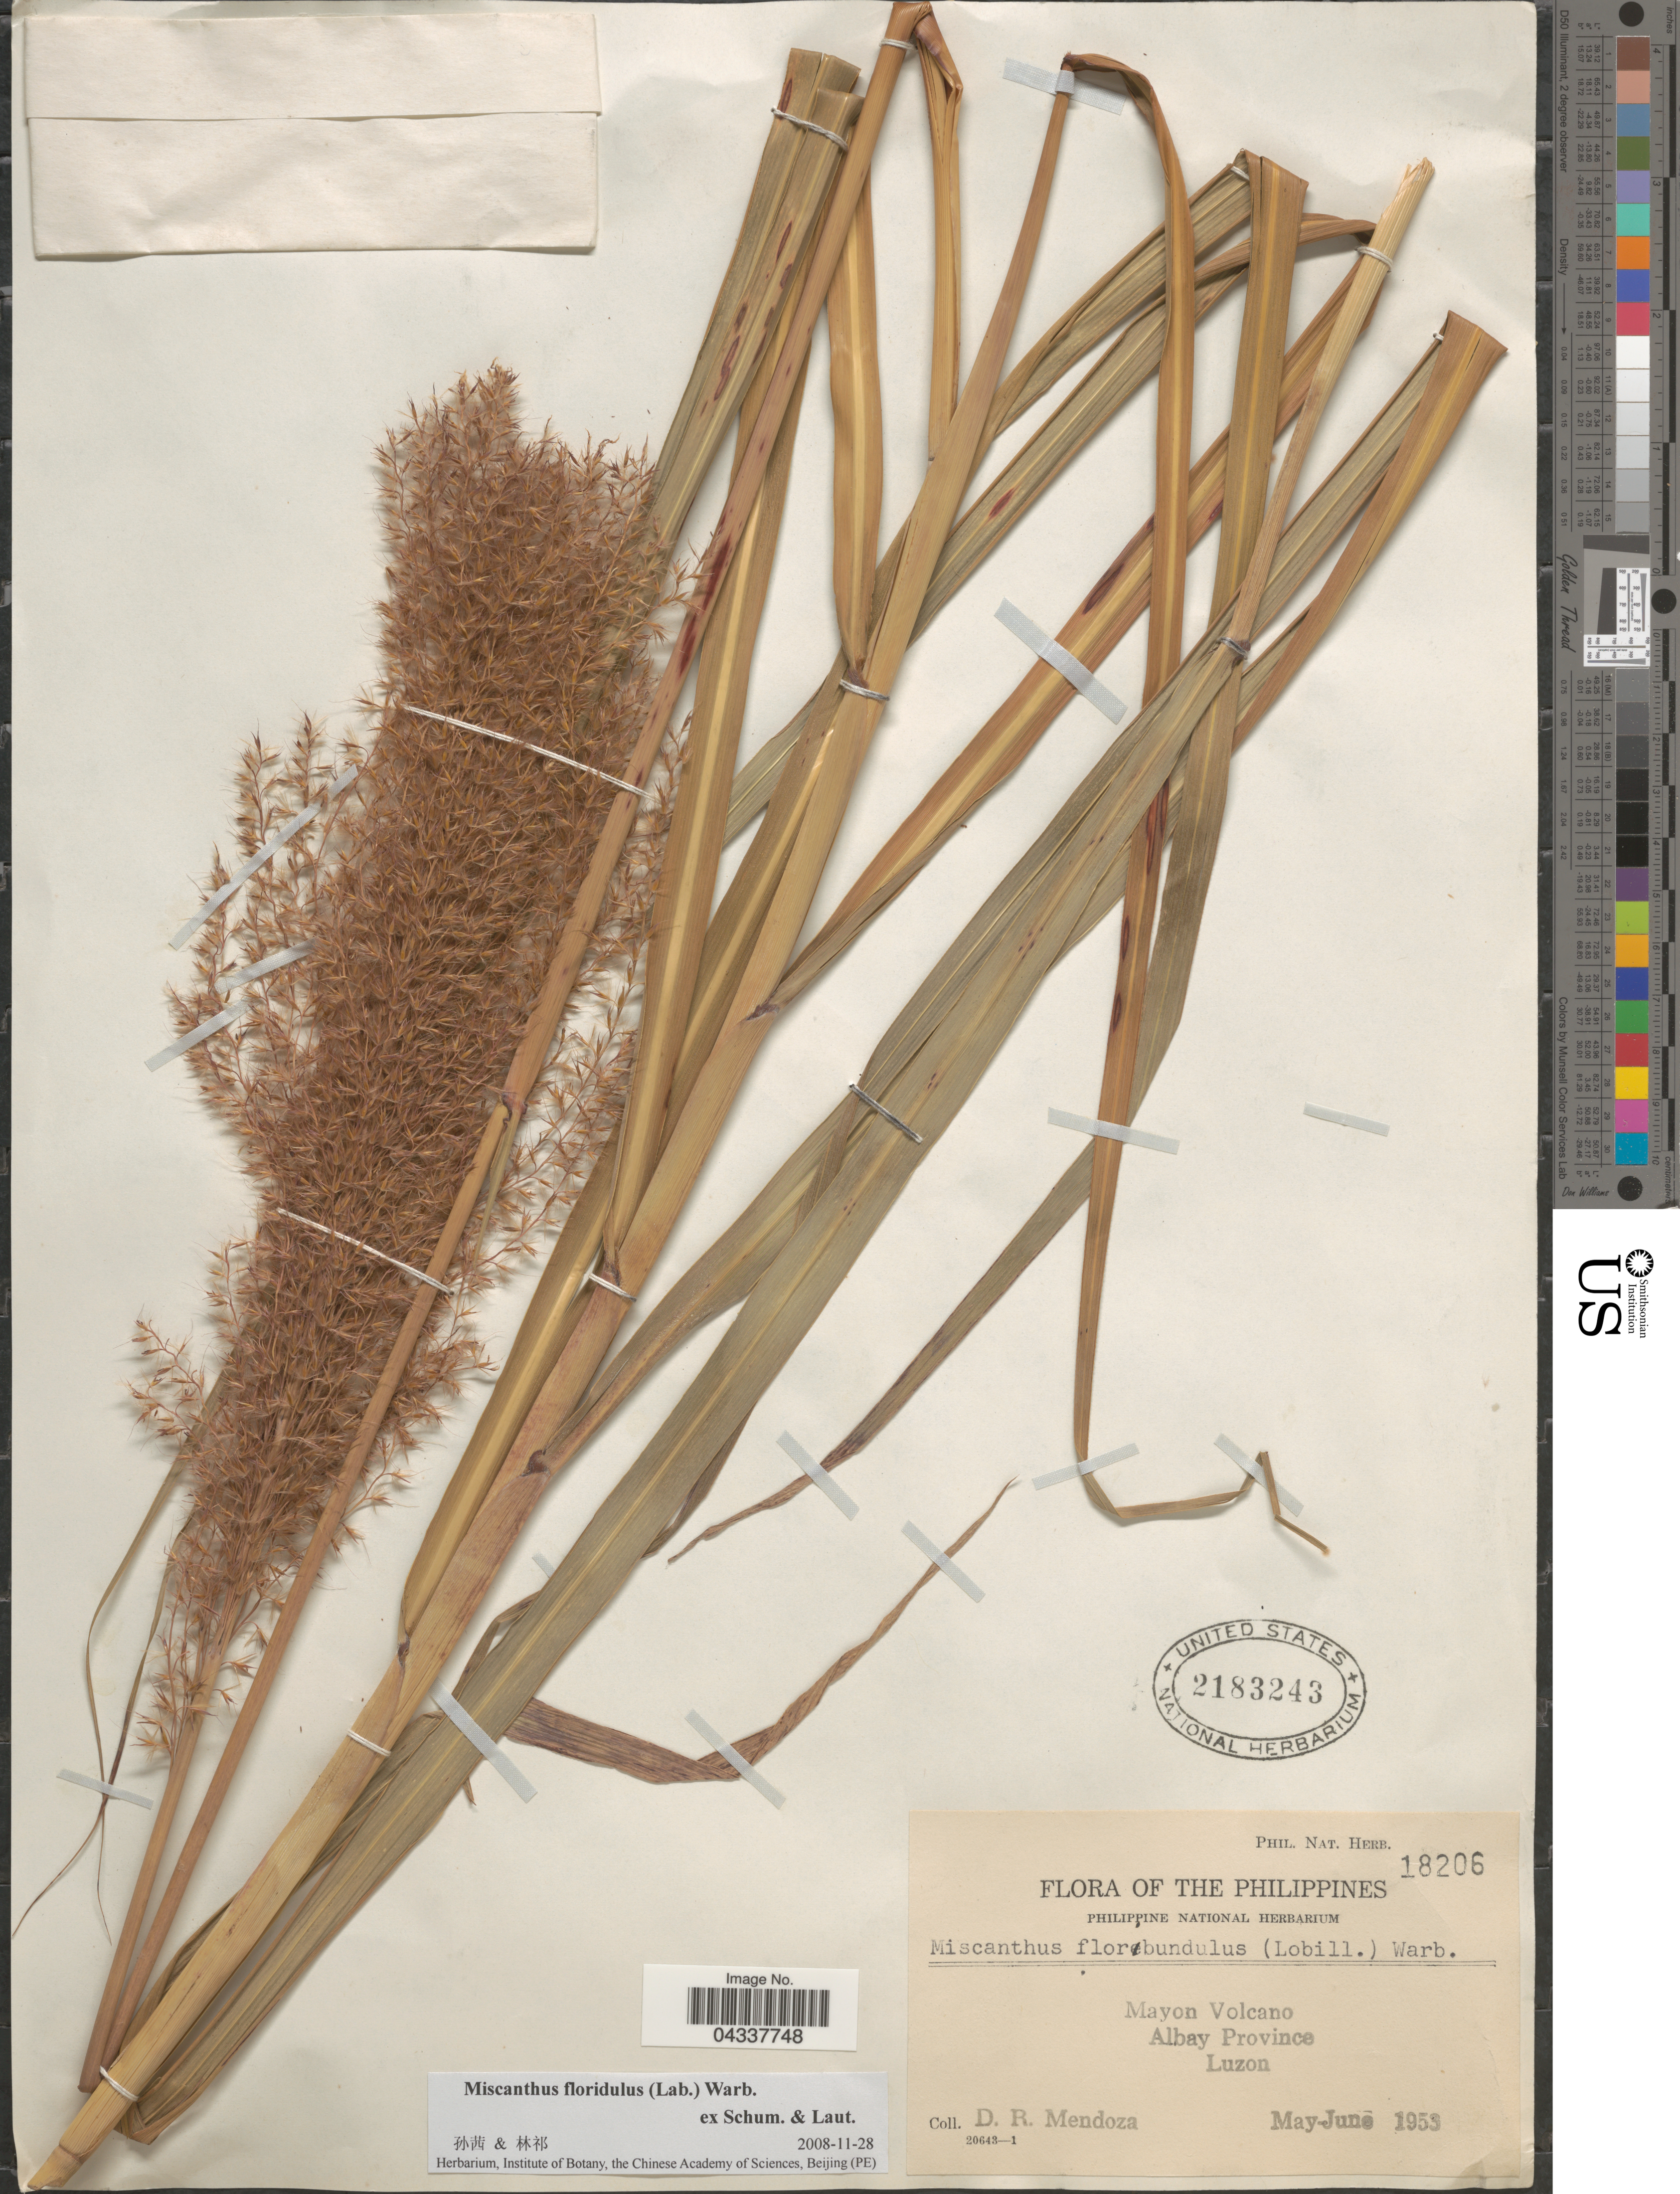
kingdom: Plantae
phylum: Tracheophyta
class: Liliopsida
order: Poales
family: Poaceae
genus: Miscanthus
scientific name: Miscanthus floridulus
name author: (Labill.) Warb.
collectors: D. Mendoza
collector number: Phil. Nat. Herb. 18206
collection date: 1953-05/1953-06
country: Philippines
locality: Mayon Volcano. Albay Province. Luzon.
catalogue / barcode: US 2183243